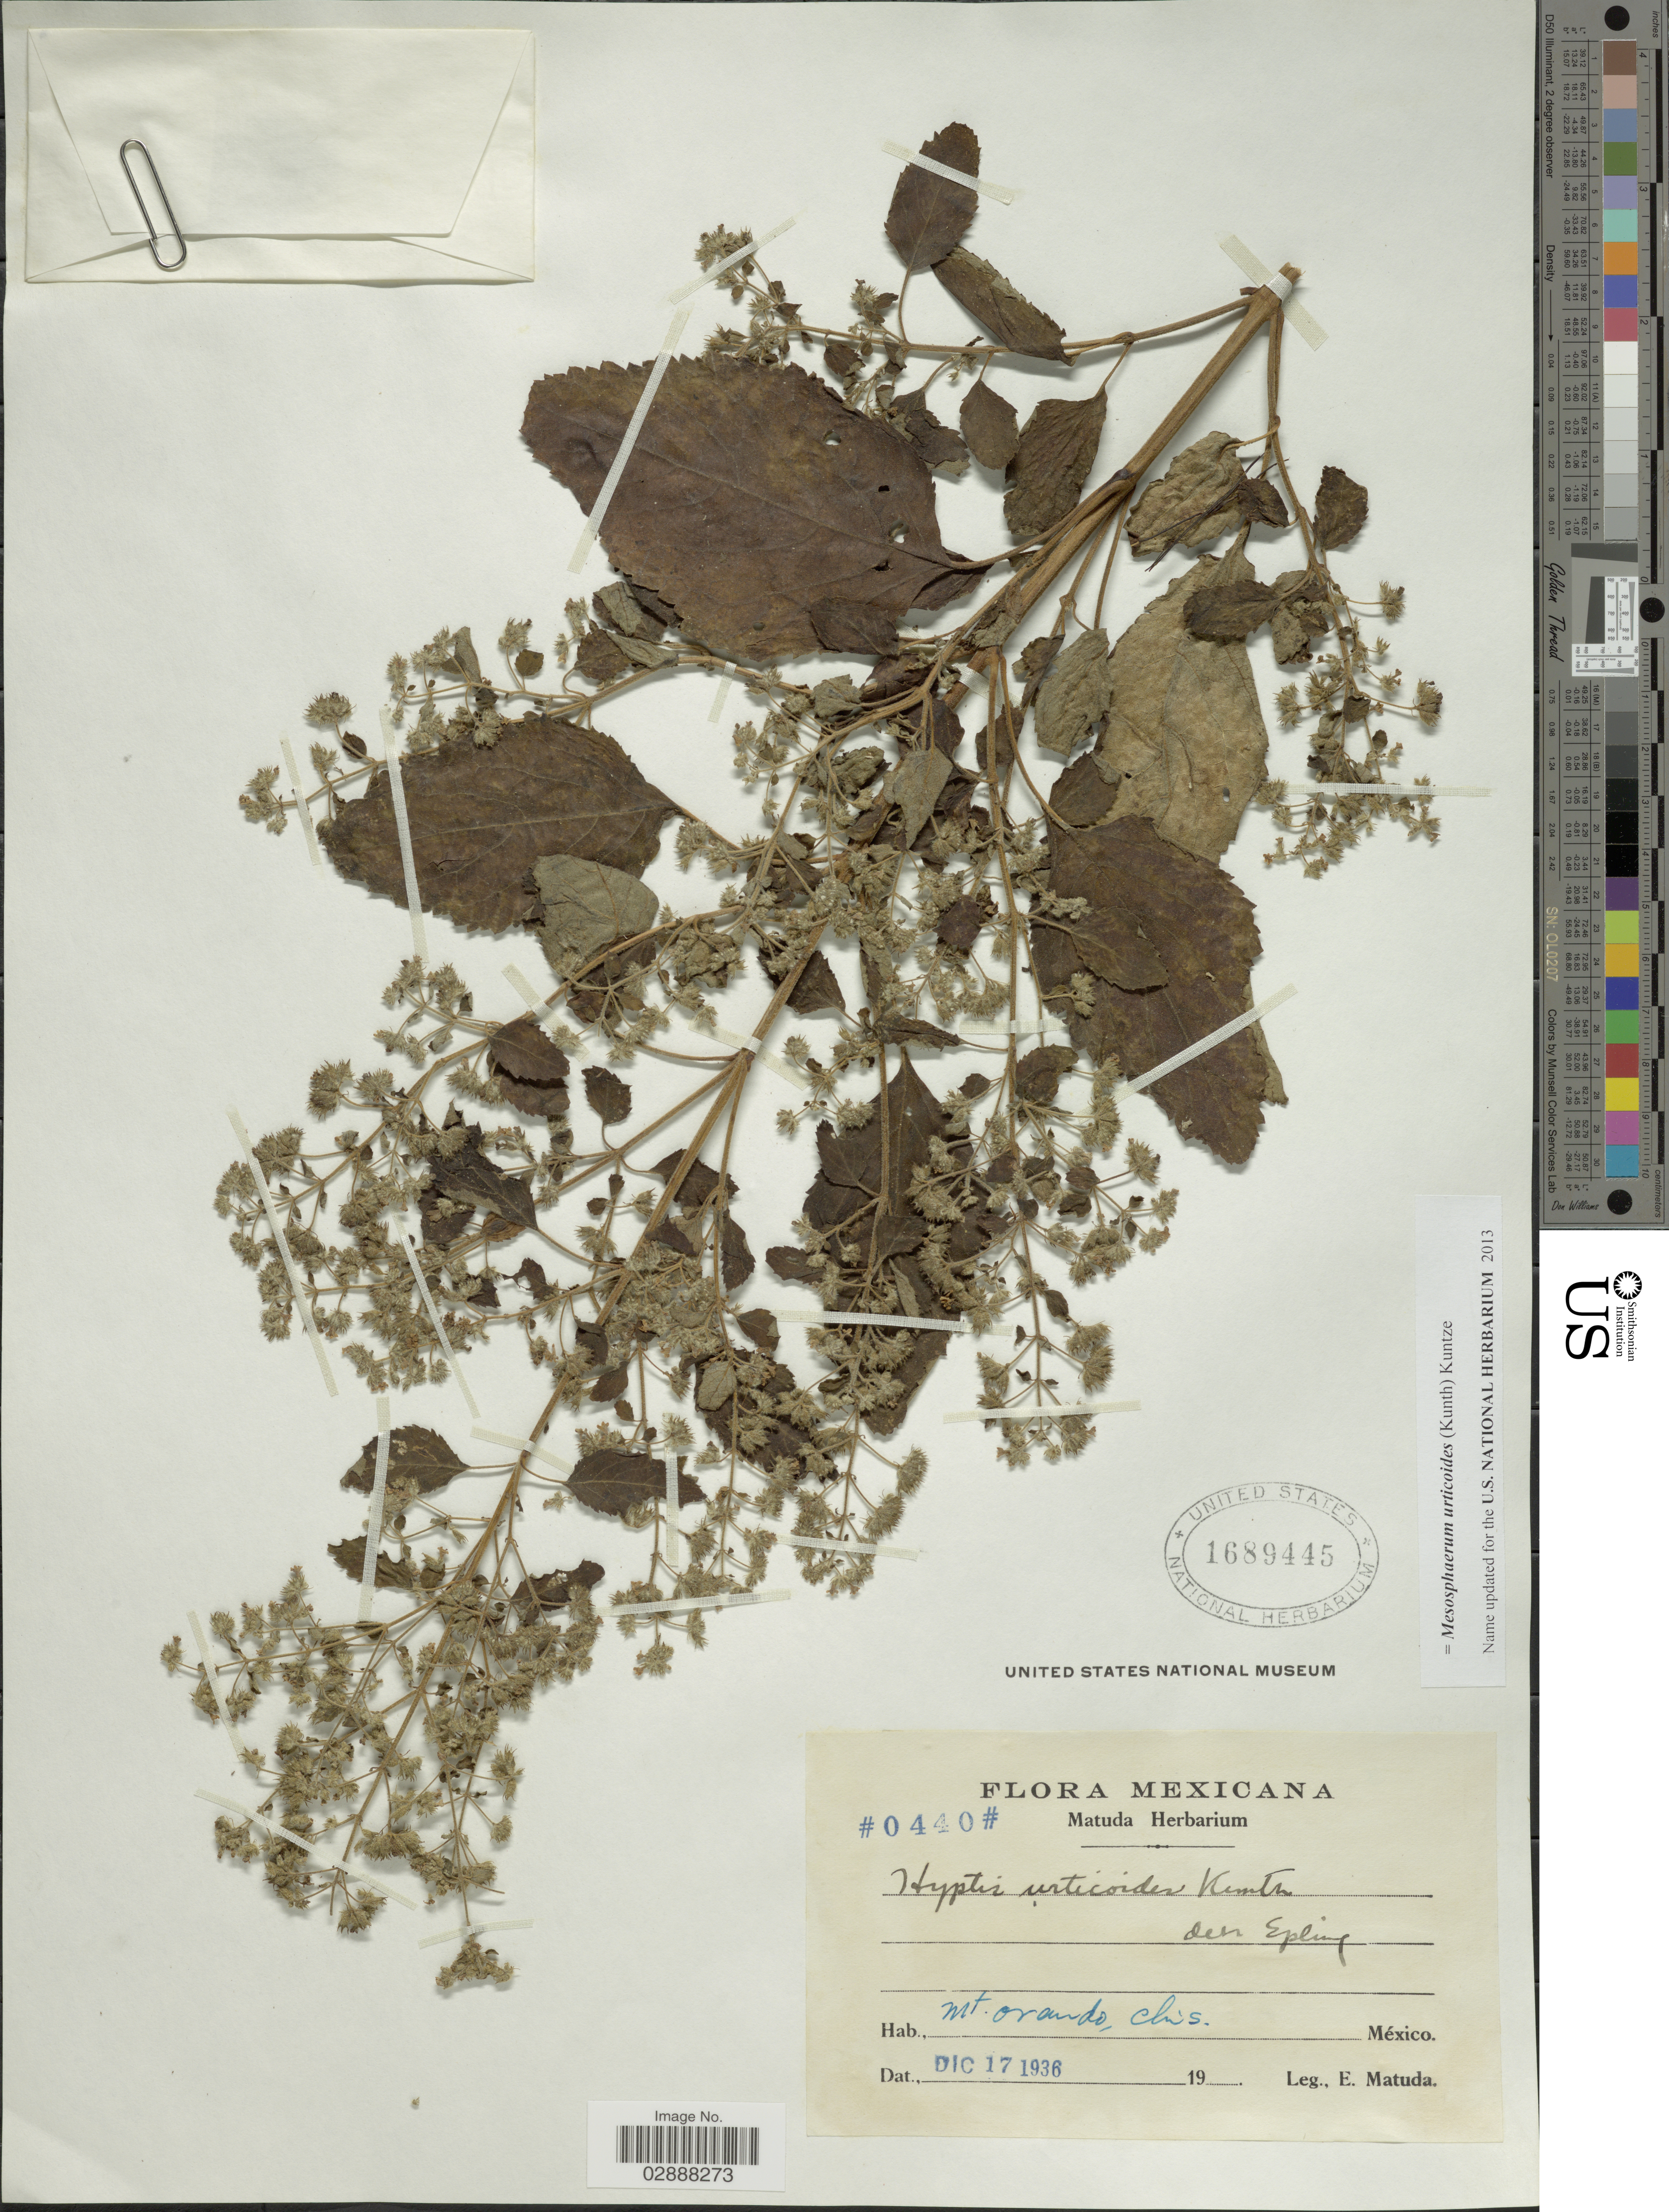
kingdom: Plantae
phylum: Tracheophyta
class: Magnoliopsida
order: Lamiales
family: Lamiaceae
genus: Mesosphaerum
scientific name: Mesosphaerum urticoides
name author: (Kunth) Kuntze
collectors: E. Matuda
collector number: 0440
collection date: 1936-12-17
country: Mexico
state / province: Chiapas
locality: Mt. Orando, Chis.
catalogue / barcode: US 1689445